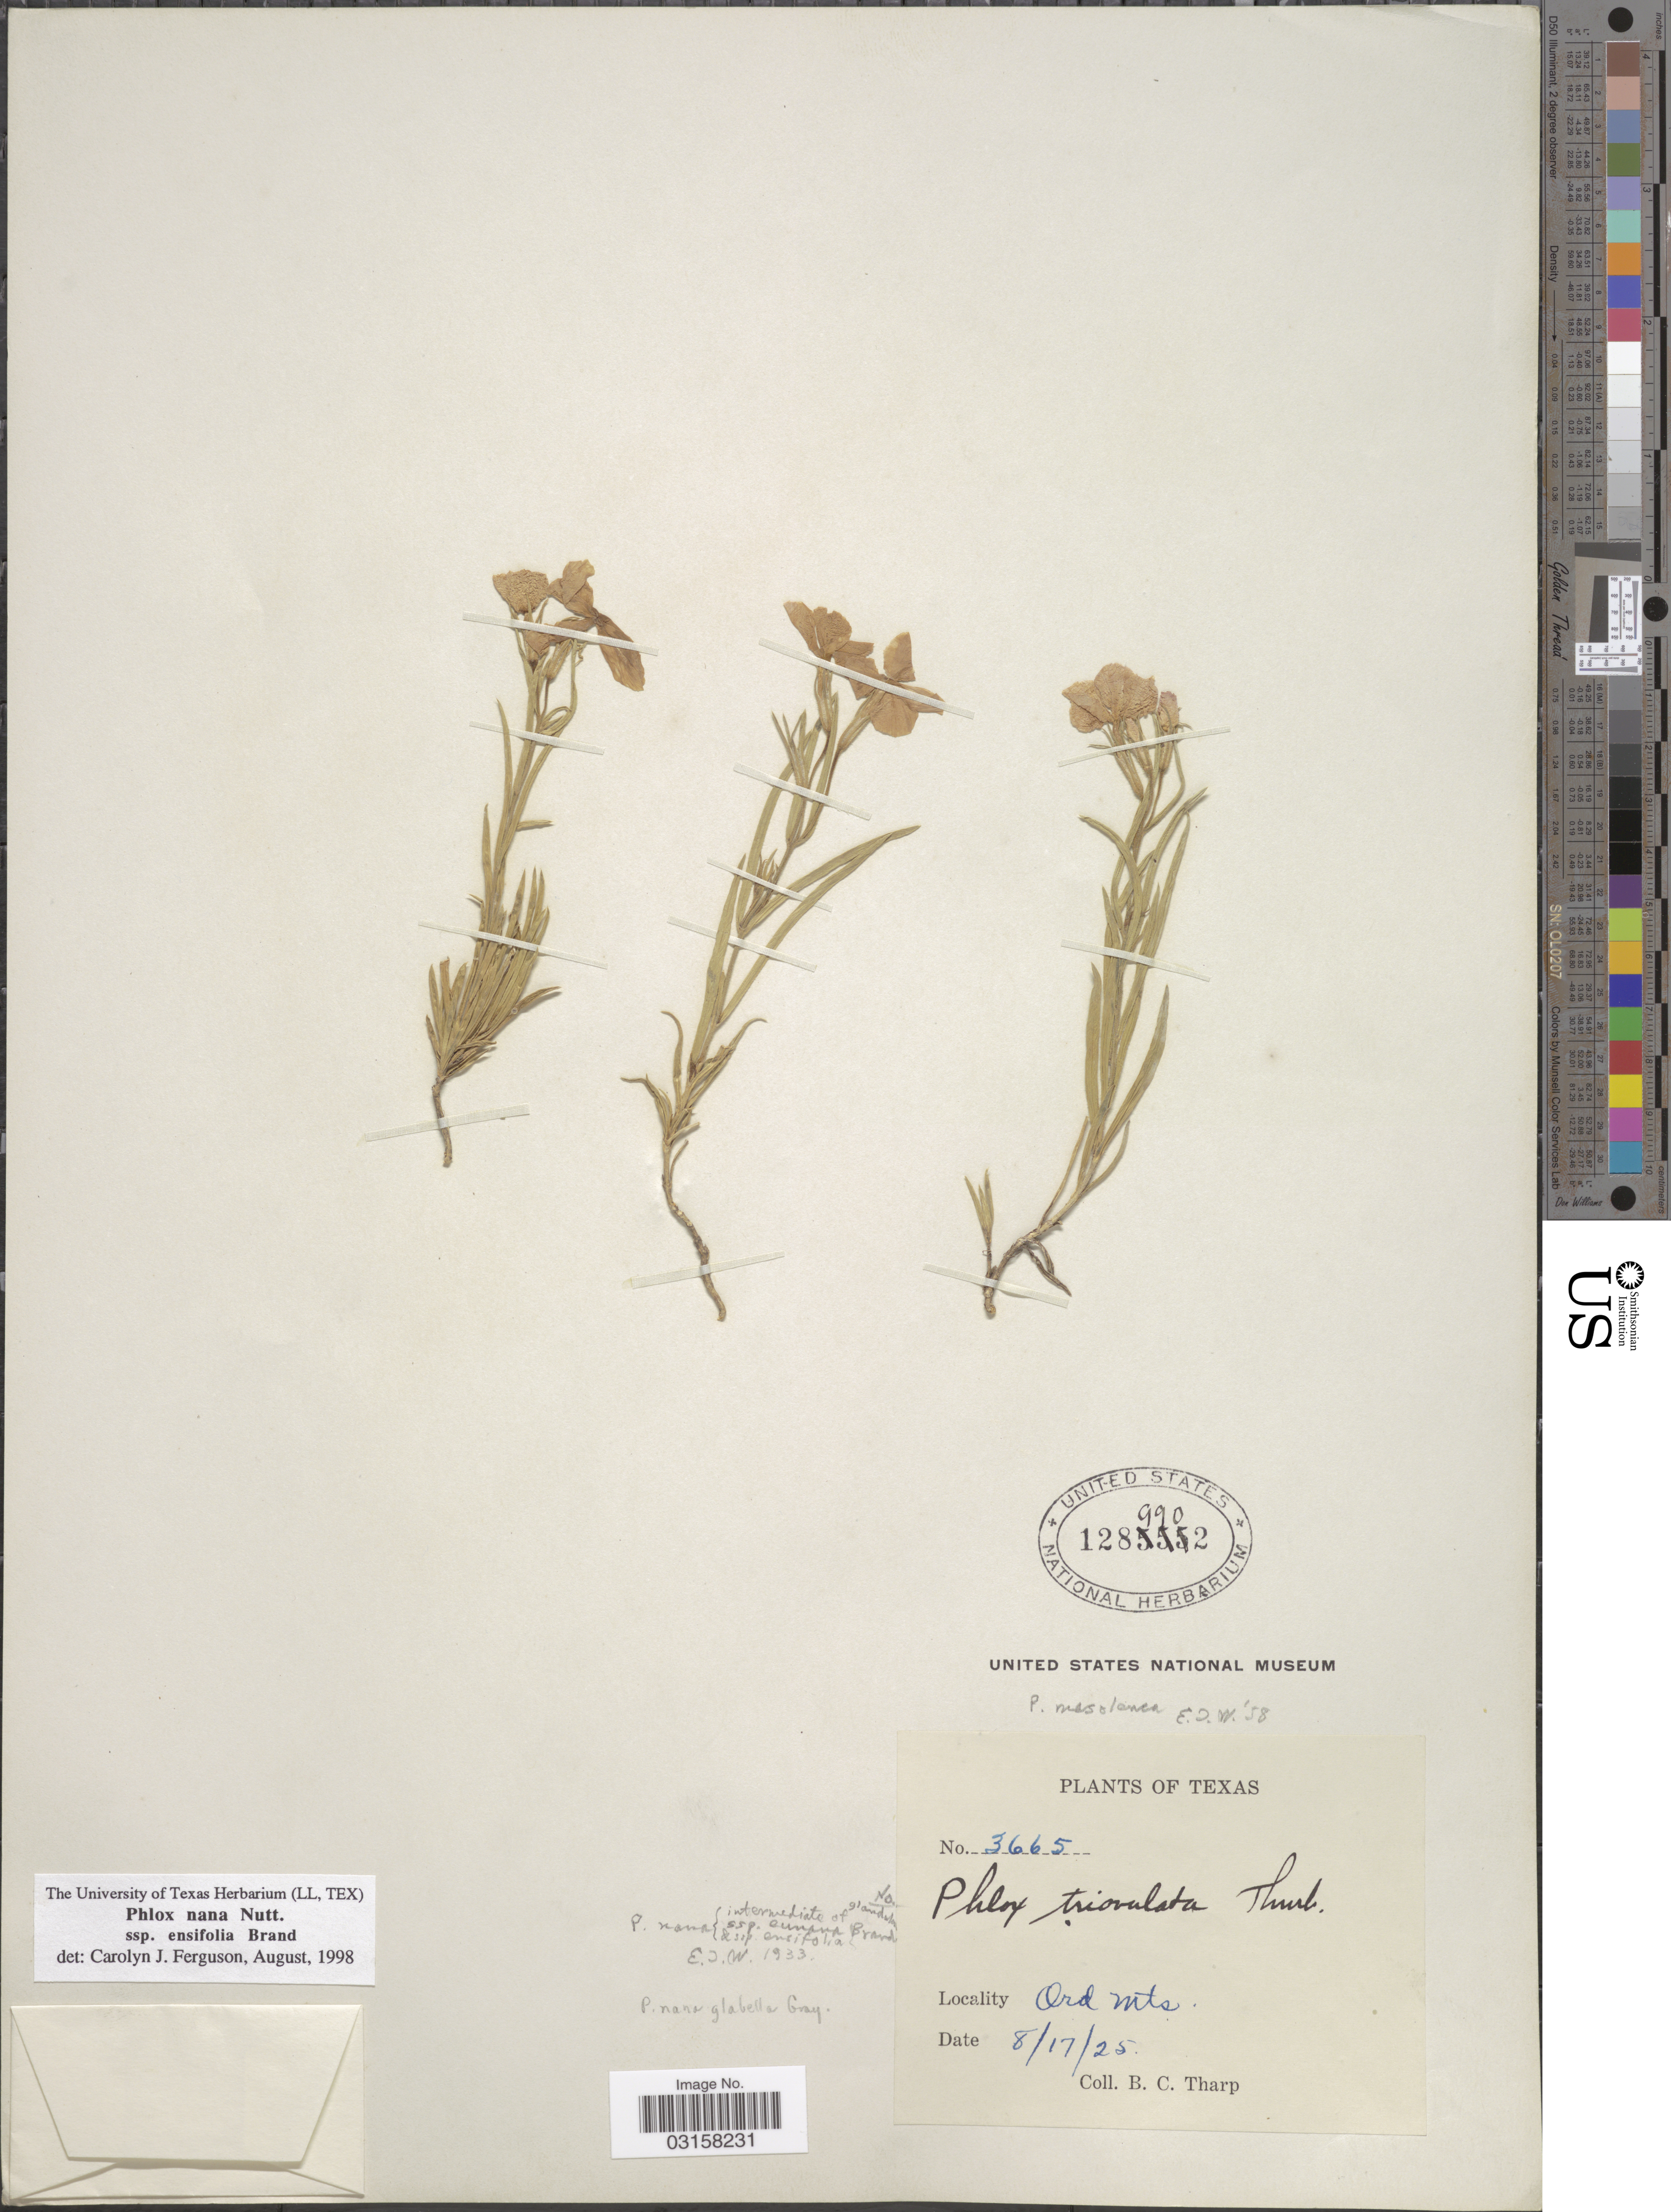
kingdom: Plantae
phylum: Tracheophyta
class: Magnoliopsida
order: Ericales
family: Polemoniaceae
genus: Phlox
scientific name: Phlox mesoleuca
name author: Greene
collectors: B. C. Tharp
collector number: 3665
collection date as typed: Transcribed d/m/y: 17/8/25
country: United States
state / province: Texas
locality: Ord Mts.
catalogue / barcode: US 1289902